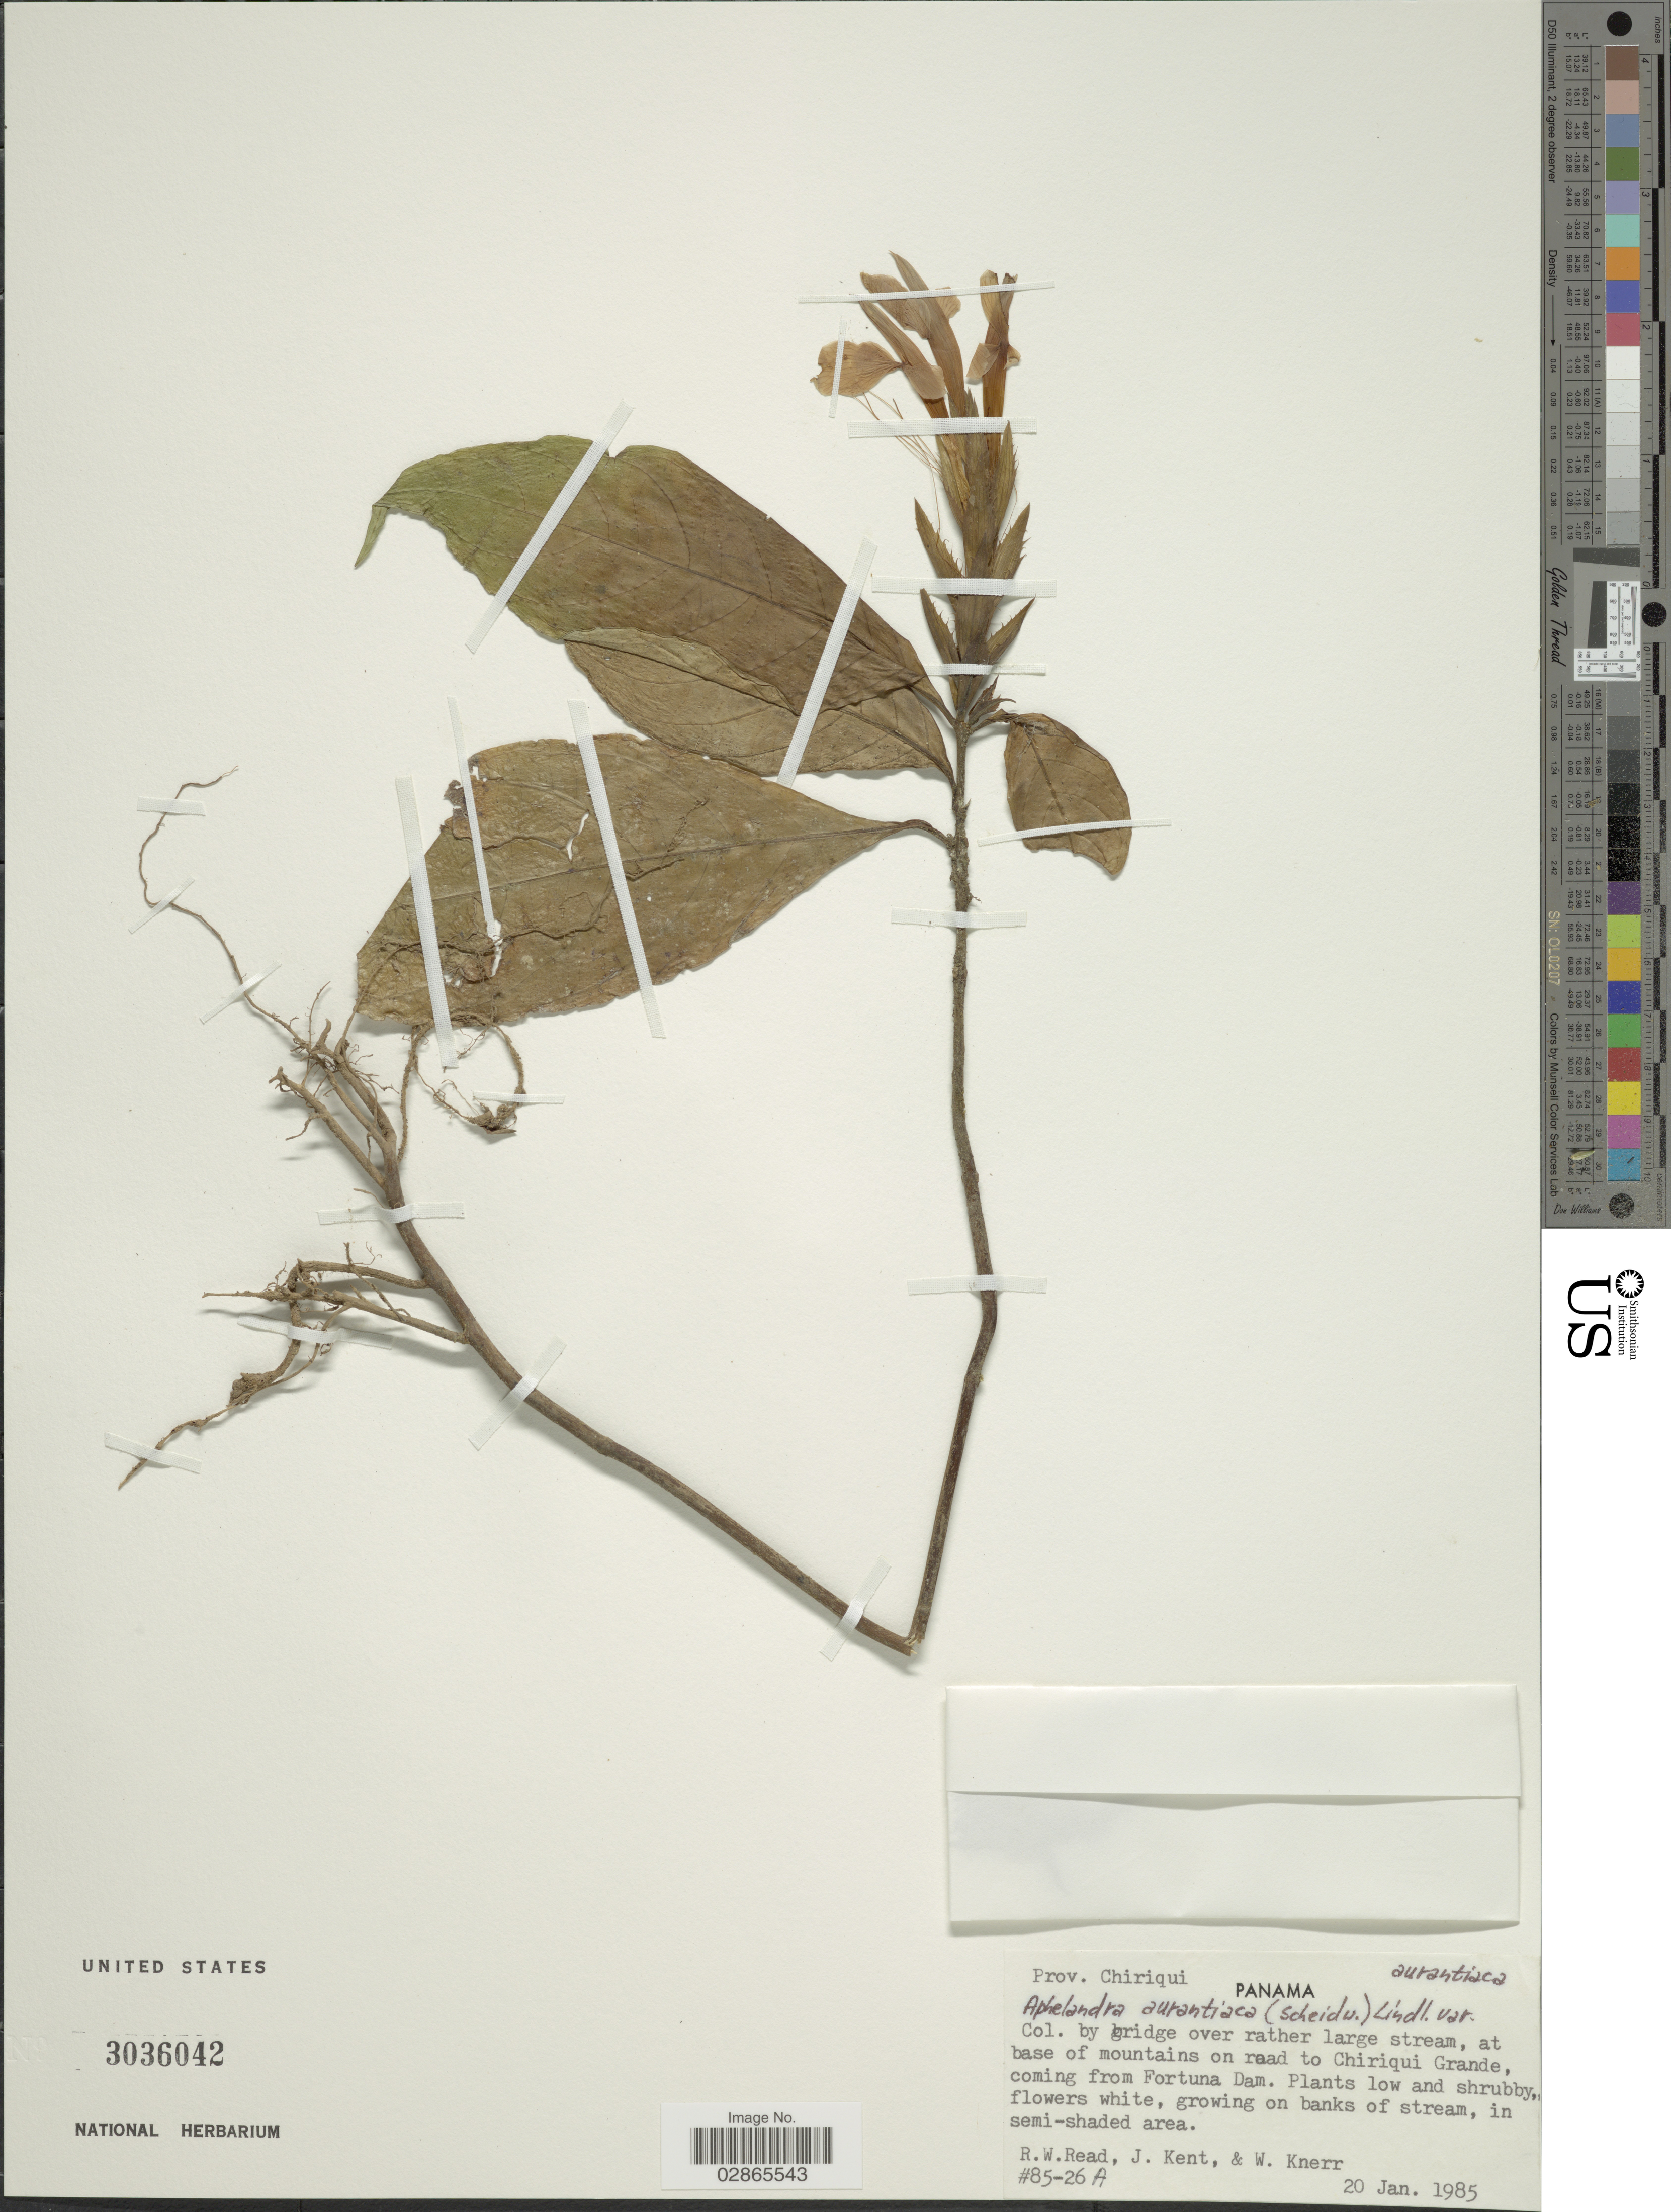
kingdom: Plantae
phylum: Tracheophyta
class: Magnoliopsida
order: Lamiales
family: Acanthaceae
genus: Aphelandra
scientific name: Aphelandra aurantiaca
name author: (Scheidw.) Lindl.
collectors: R. W. Read, J. Kent & W. Knerr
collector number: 85-26A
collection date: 1985-01-20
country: Panama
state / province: Chiriqui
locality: By bridge over rather large stream, at base of mountains on road to Chiriqui Grande, coming from Fortuna Dam.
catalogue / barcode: US 3036042